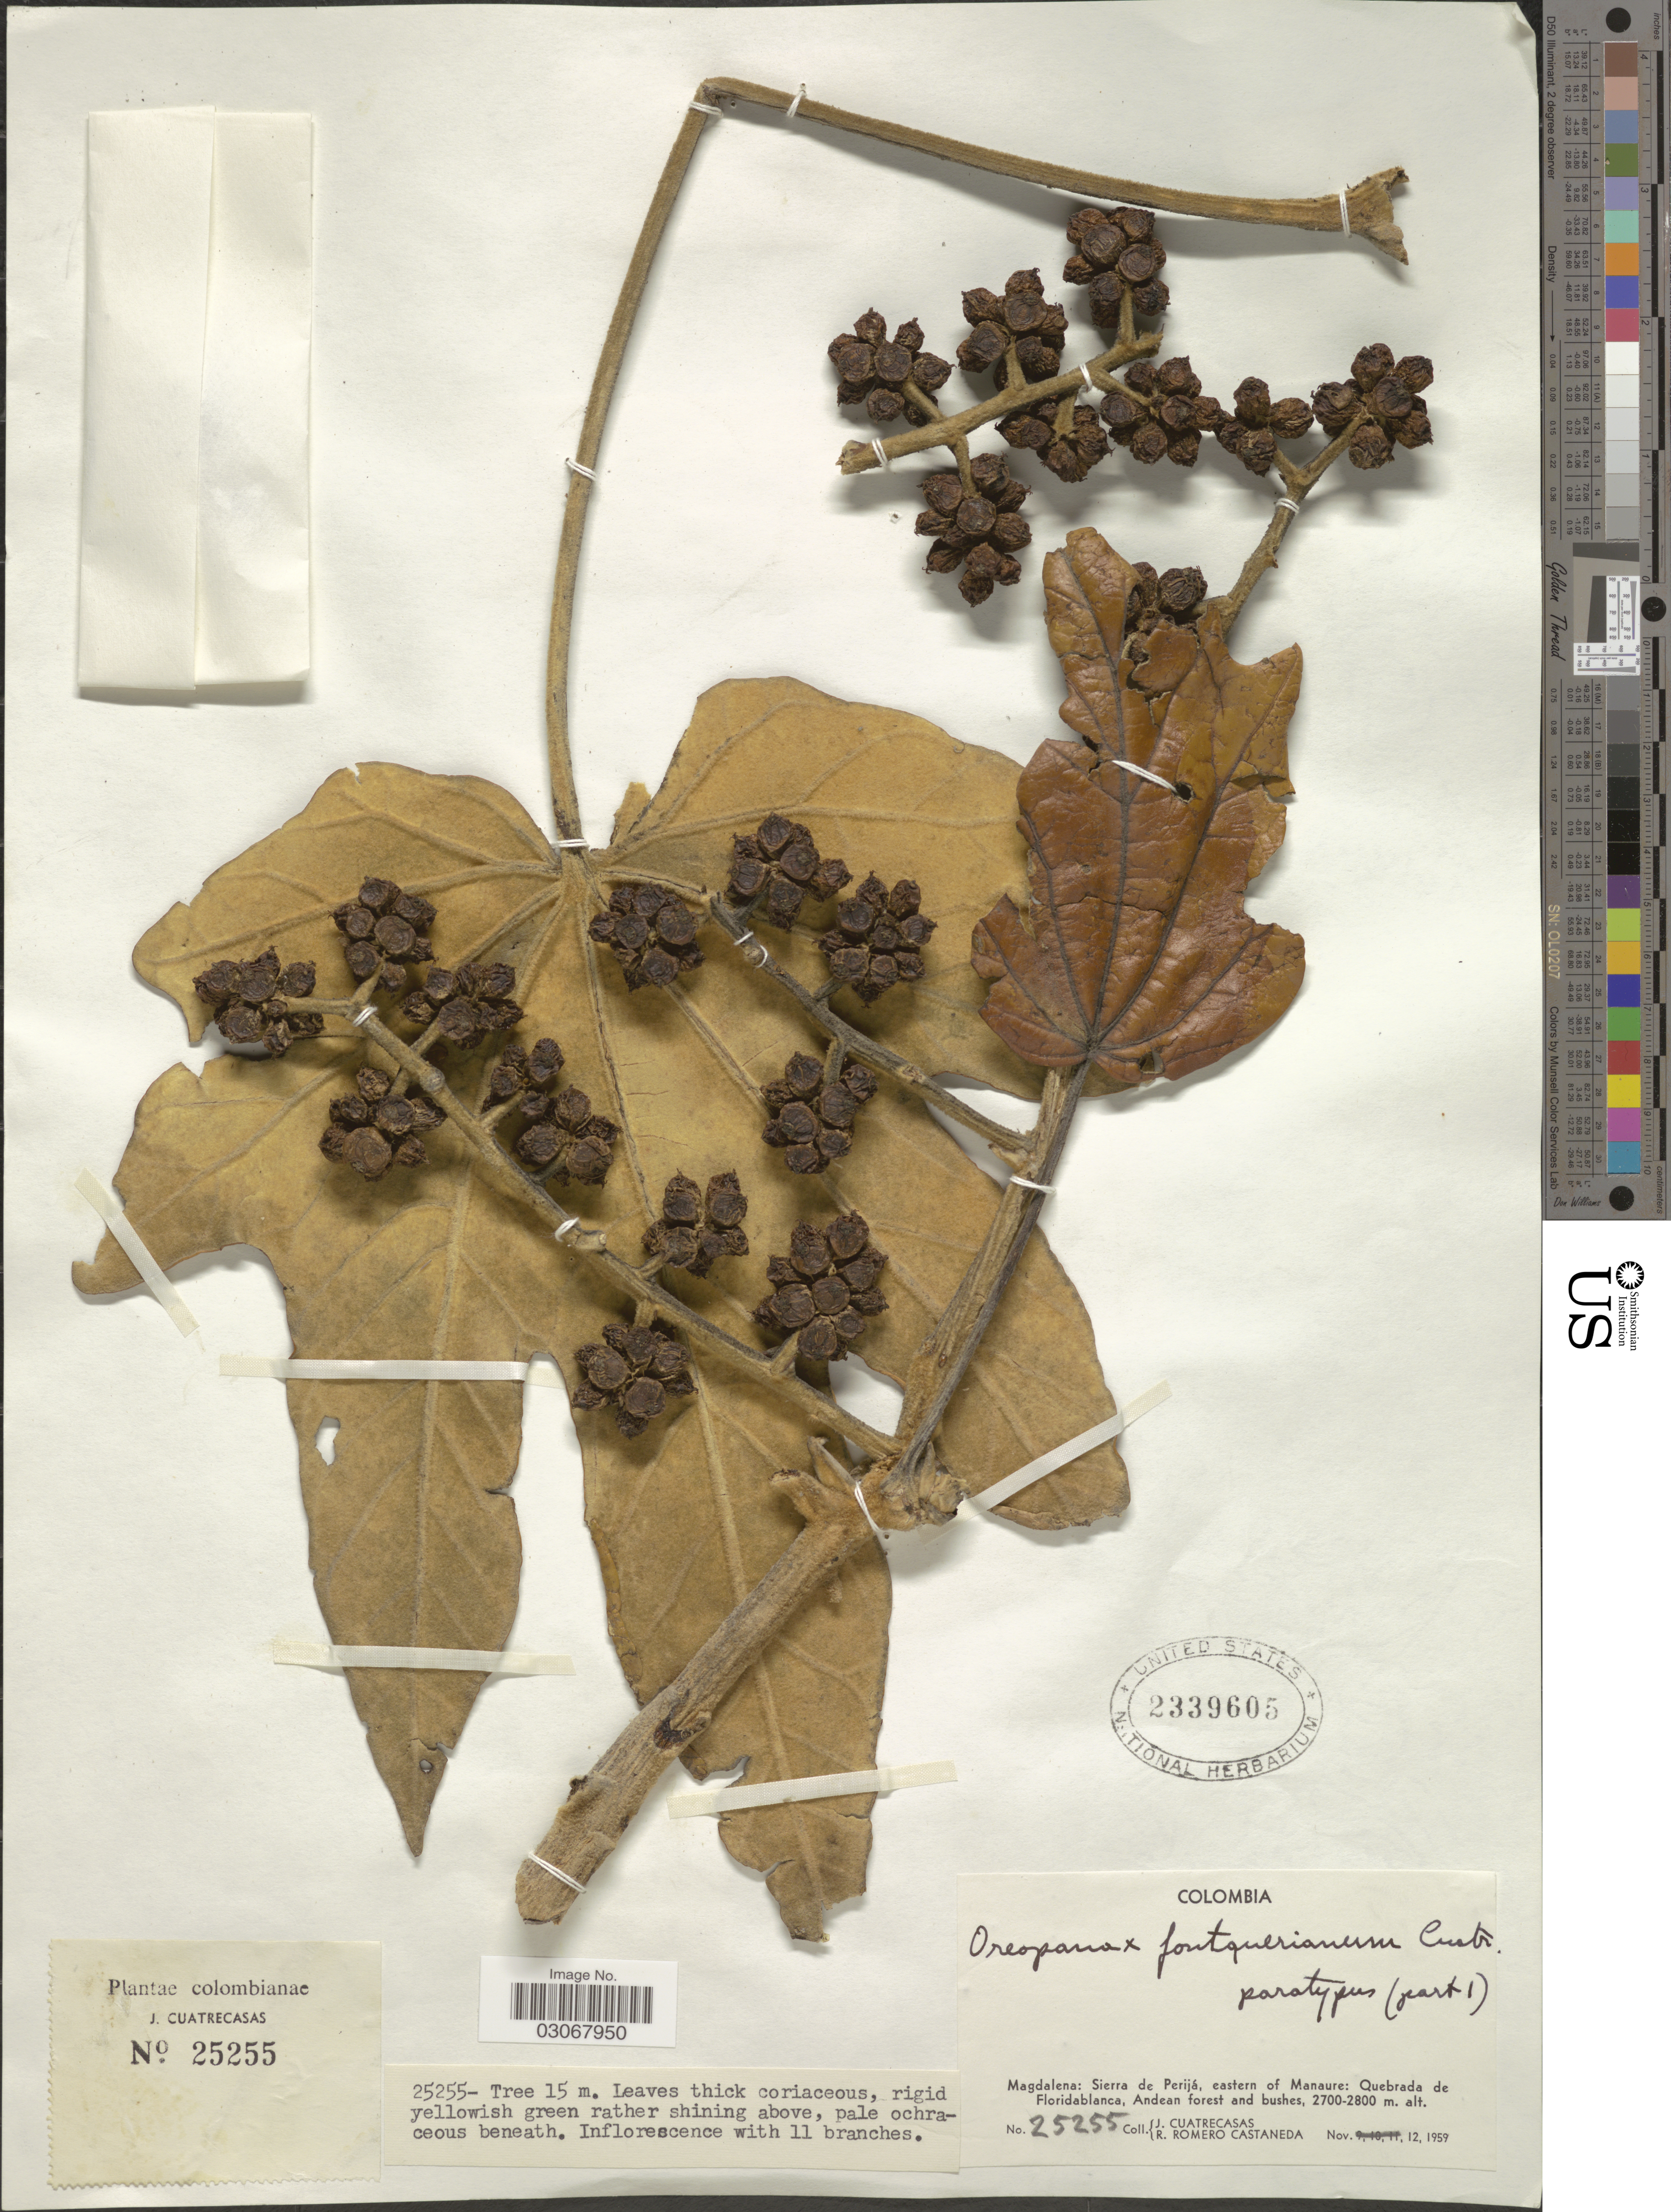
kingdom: Plantae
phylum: Tracheophyta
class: Magnoliopsida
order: Apiales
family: Araliaceae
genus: Oreopanax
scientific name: Oreopanax fontquerianus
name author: Cuatrec.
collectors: J. Cuatrecasas & R. Romero Castañeda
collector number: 25255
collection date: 1959-11-12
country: Colombia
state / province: Magdalena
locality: Sierra de Perijá, eastern of Manaure: Quebrada de Floridablanca, Andean forest and bushes.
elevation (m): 2700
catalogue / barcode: US 2339605